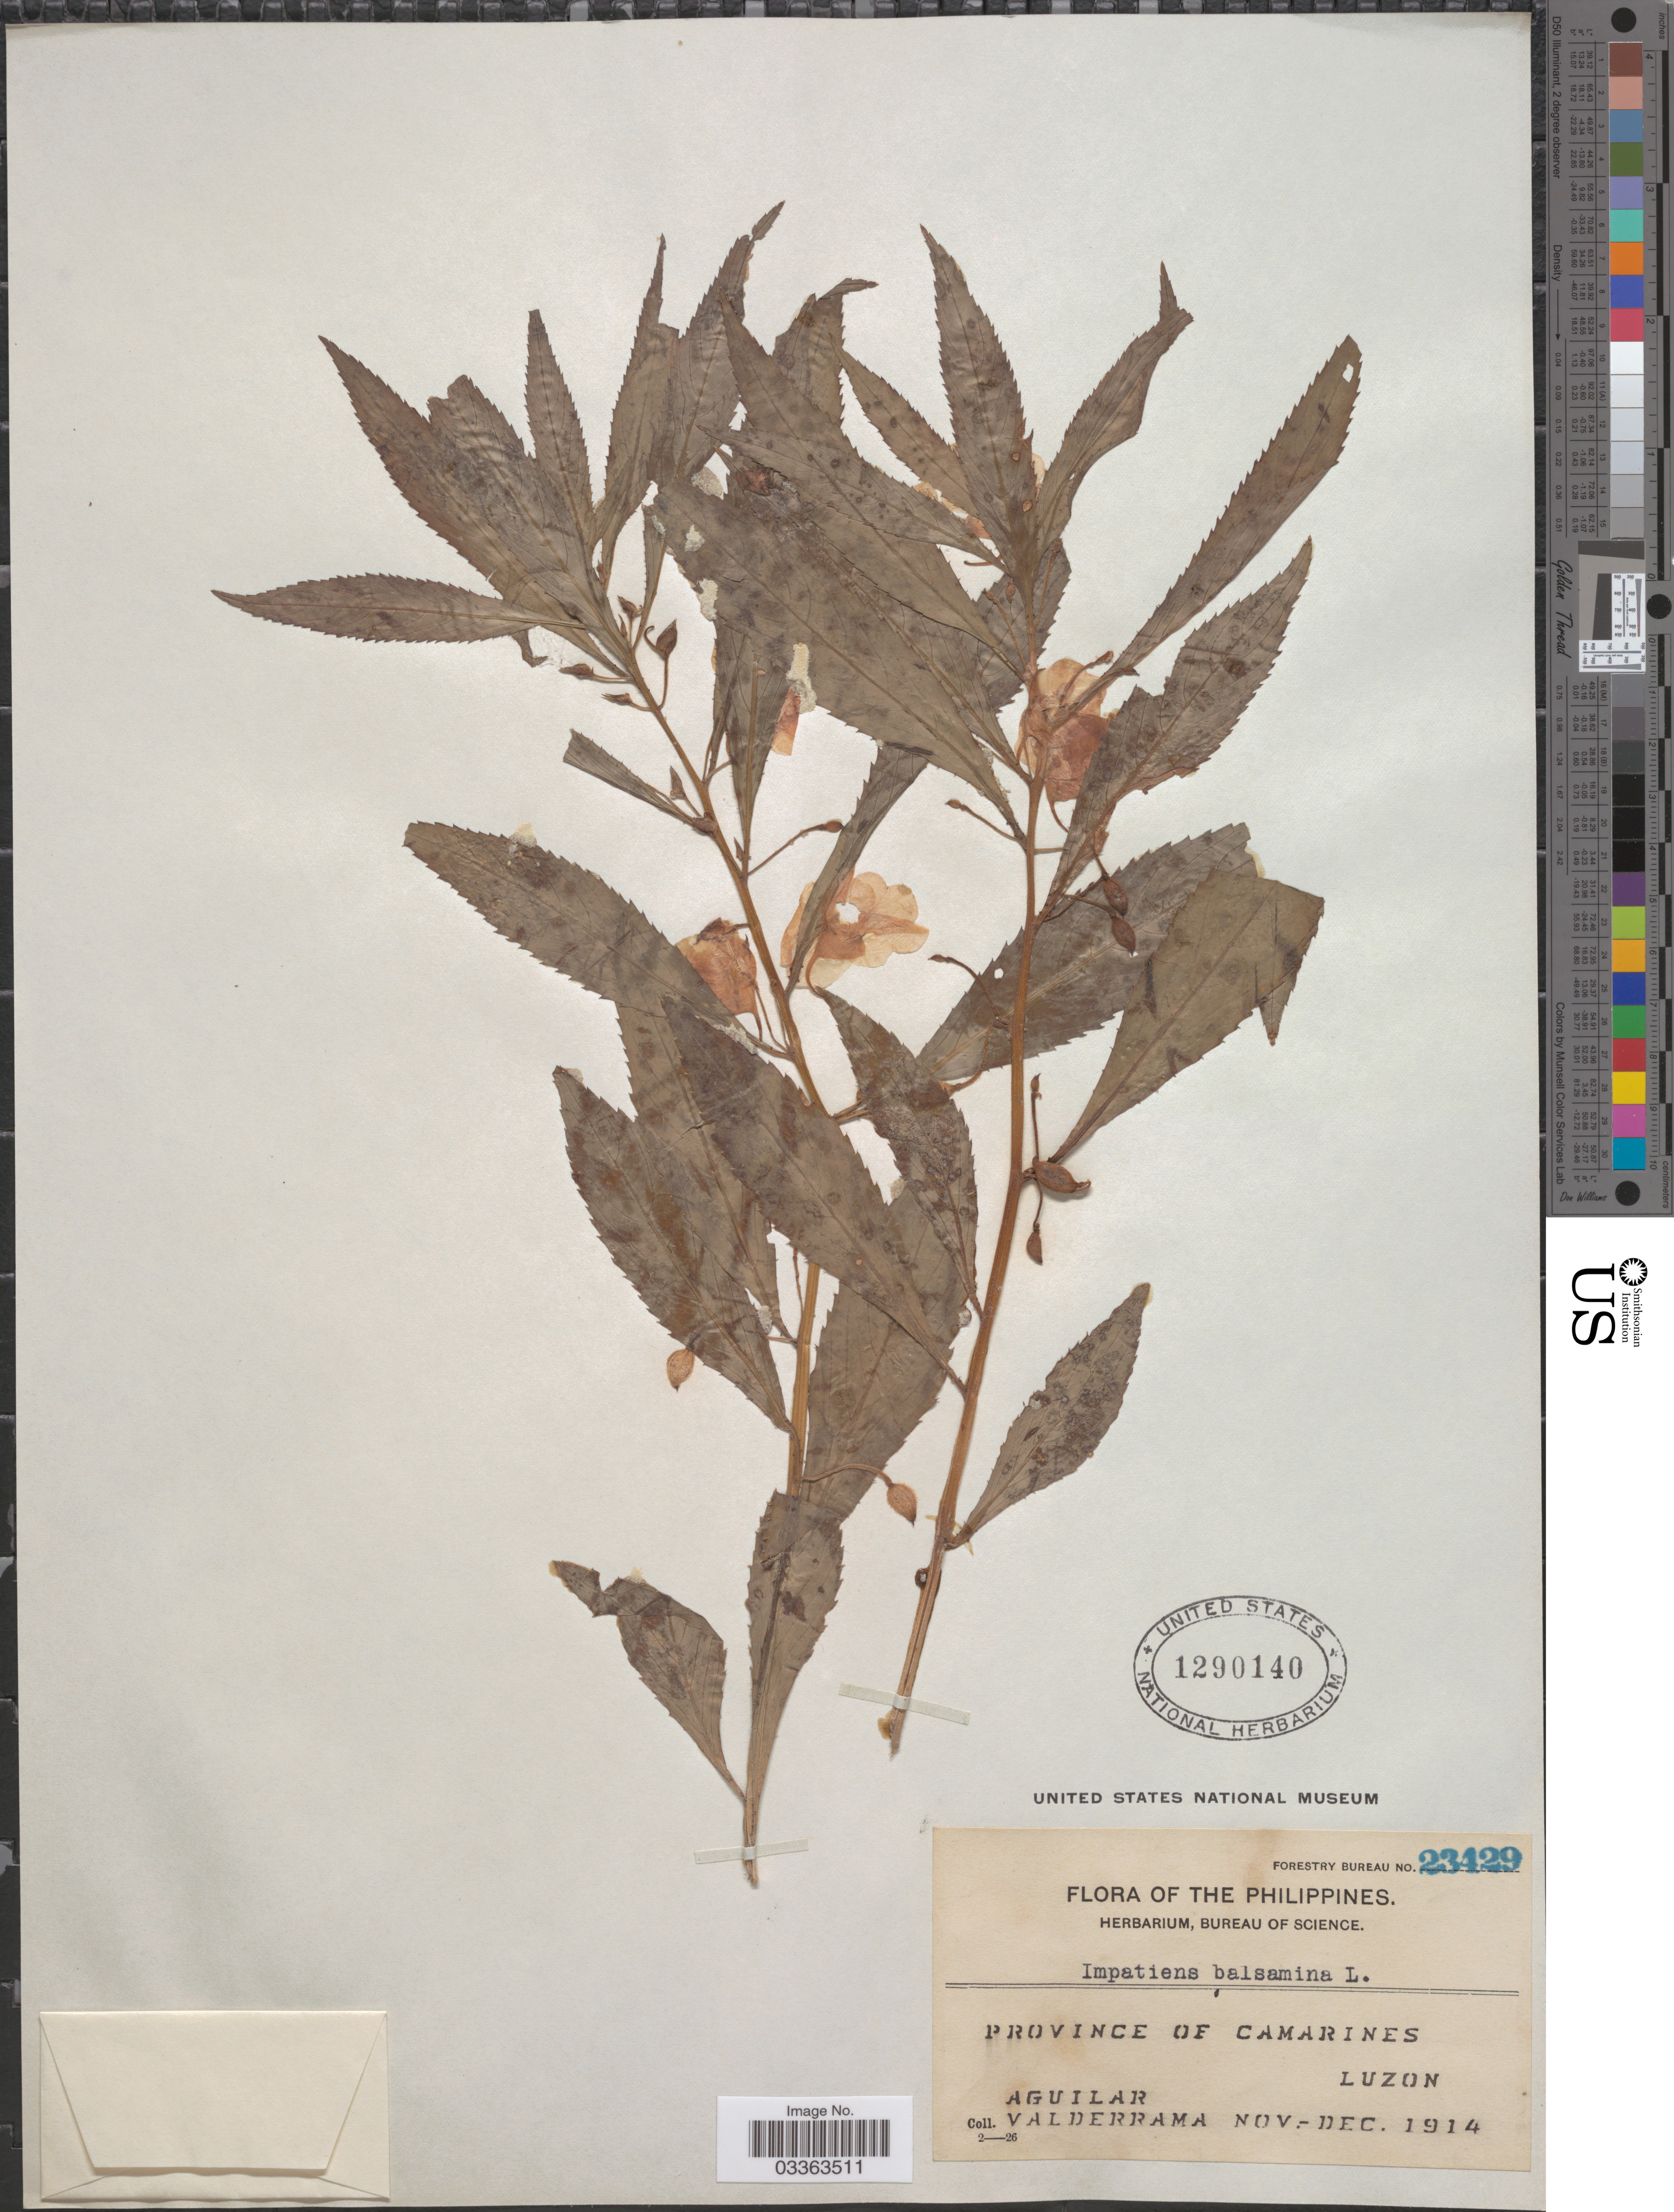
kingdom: Plantae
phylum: Tracheophyta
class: Magnoliopsida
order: Ericales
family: Balsaminaceae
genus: Impatiens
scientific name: Impatiens balsamina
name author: L.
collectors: -. Aguilar & -. Valderrama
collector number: Forestry Bureau 23429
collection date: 1914-11/1914-12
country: Philippines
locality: Province of Camarines, Luzon.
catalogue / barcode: US 1290140